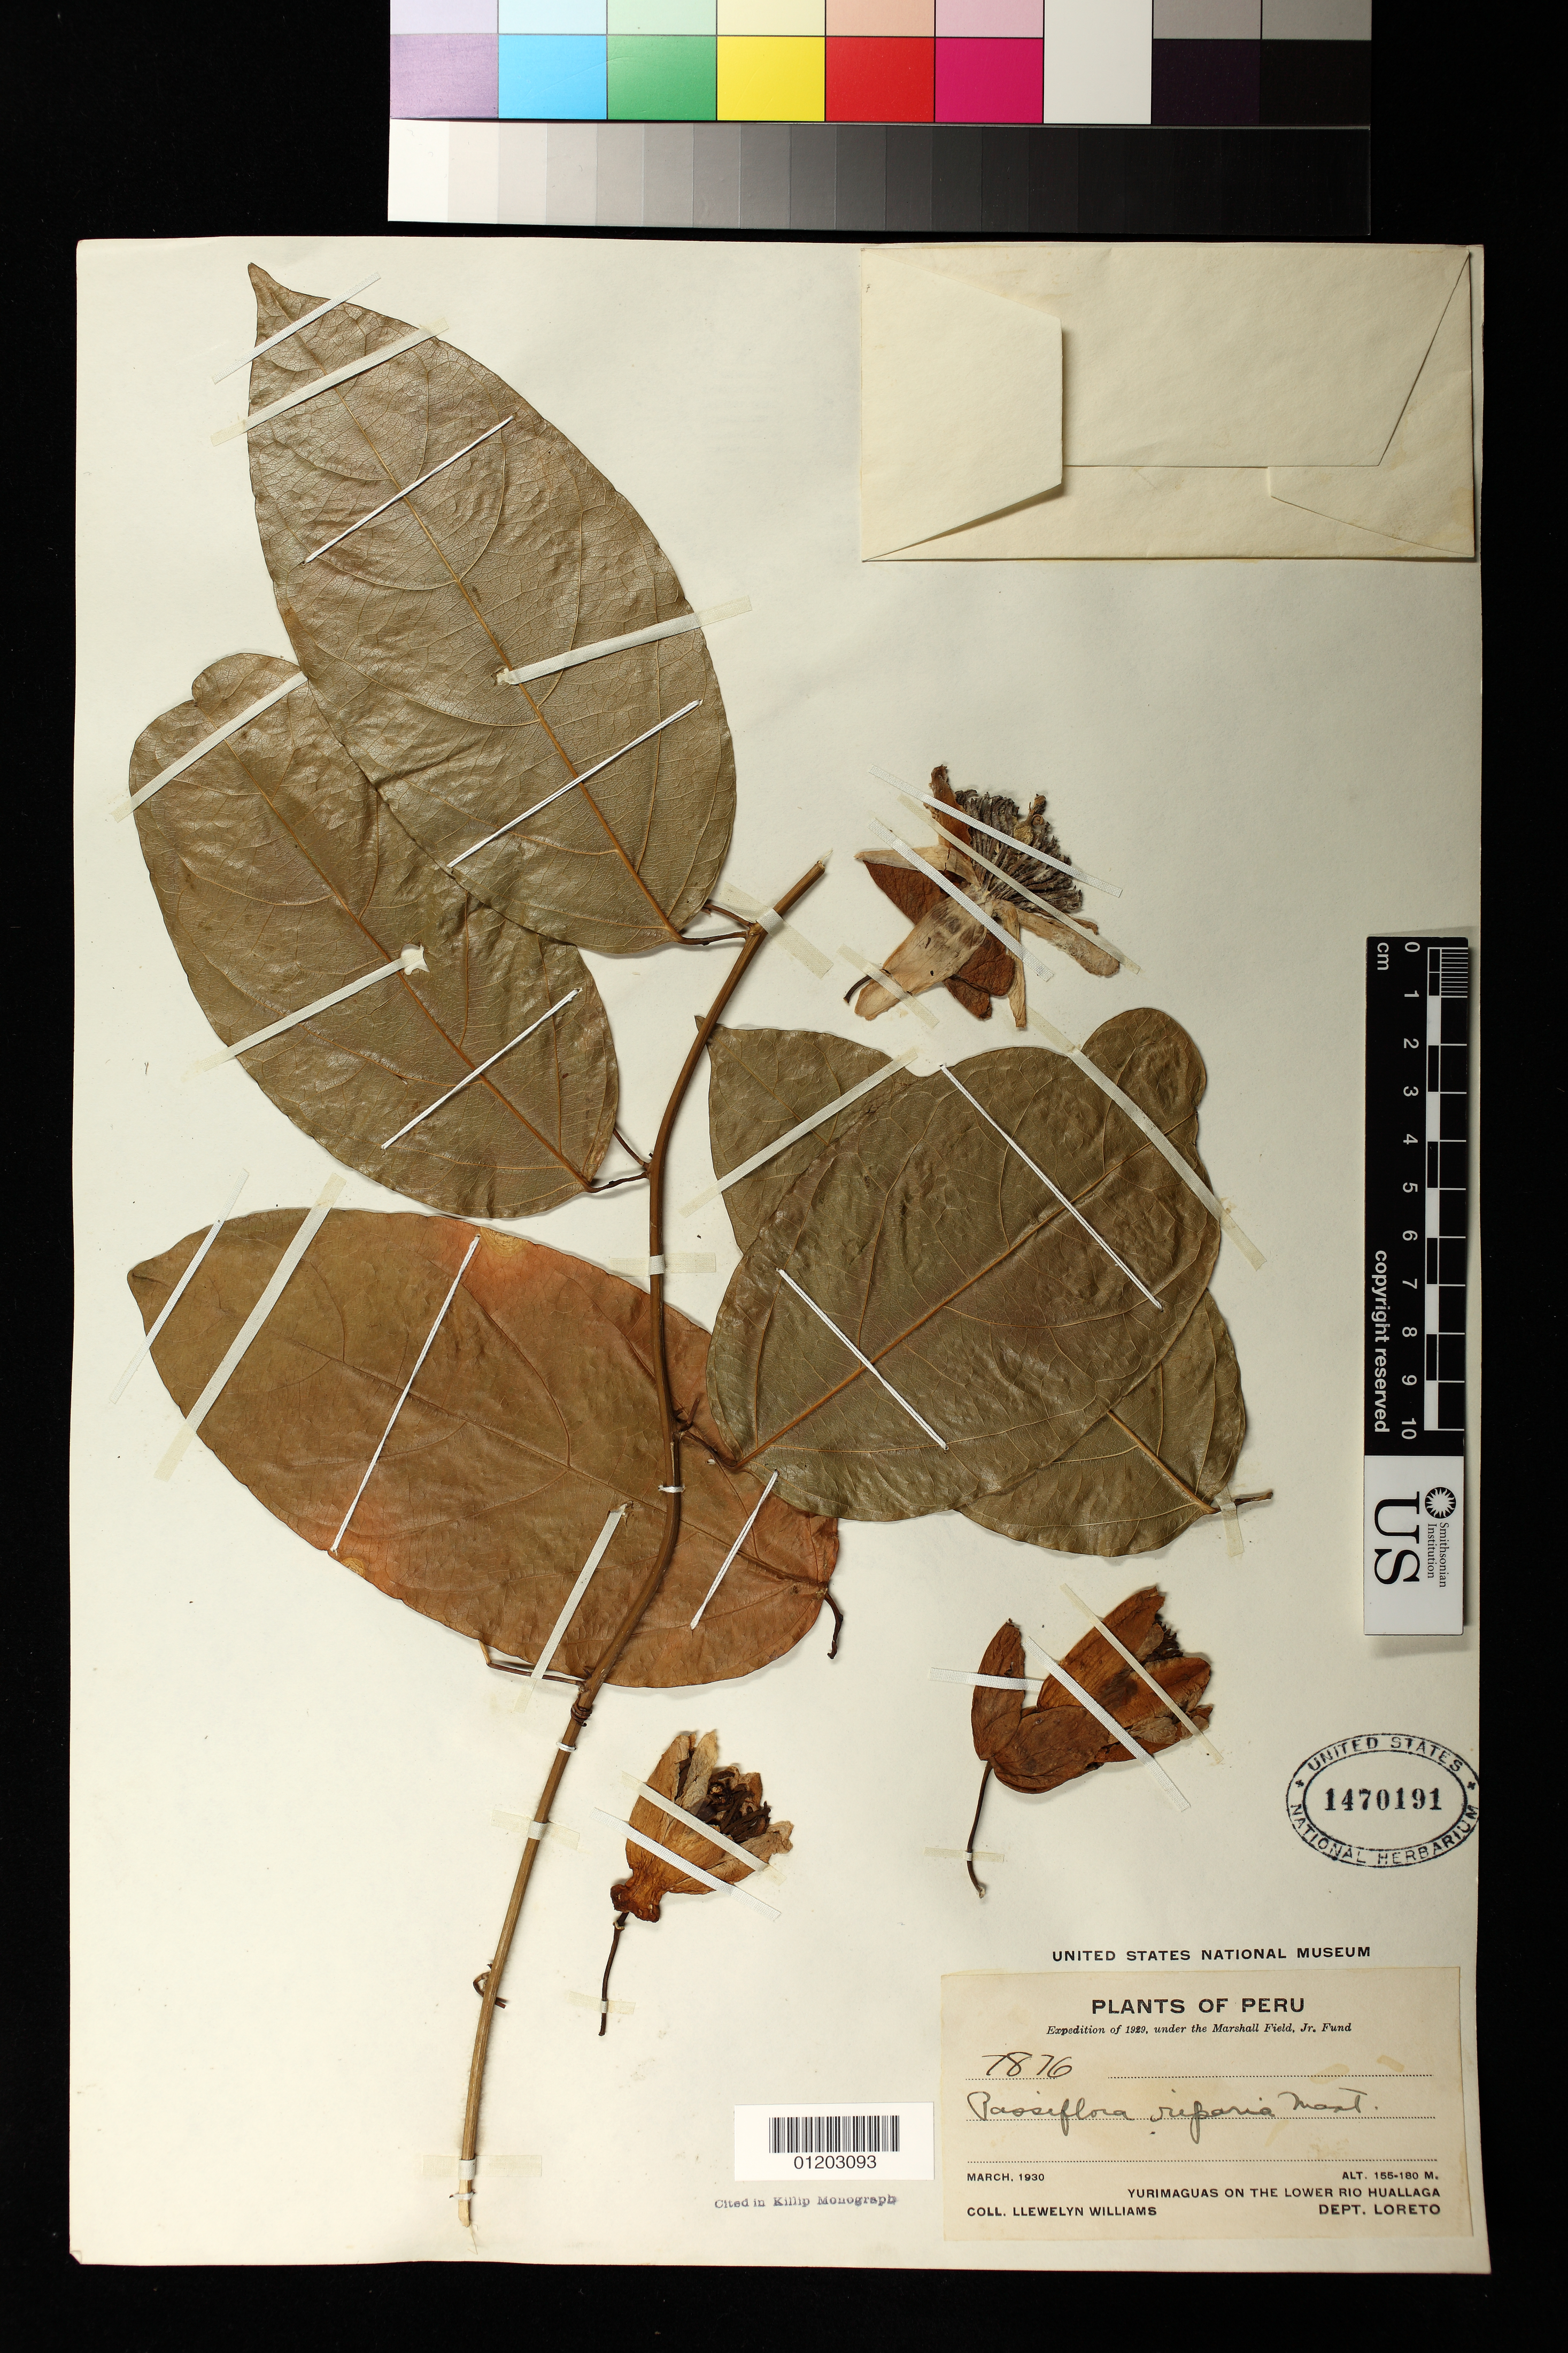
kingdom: Plantae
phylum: Tracheophyta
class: Magnoliopsida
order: Malpighiales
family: Passifloraceae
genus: Passiflora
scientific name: Passiflora riparia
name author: Mart. ex Mast.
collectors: Ll. Williams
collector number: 7876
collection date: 1930-03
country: Peru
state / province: Loreto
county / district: Alto Amazonas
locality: lower Rio Huallaga, Yurimaguas.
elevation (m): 155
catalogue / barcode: US 1470191